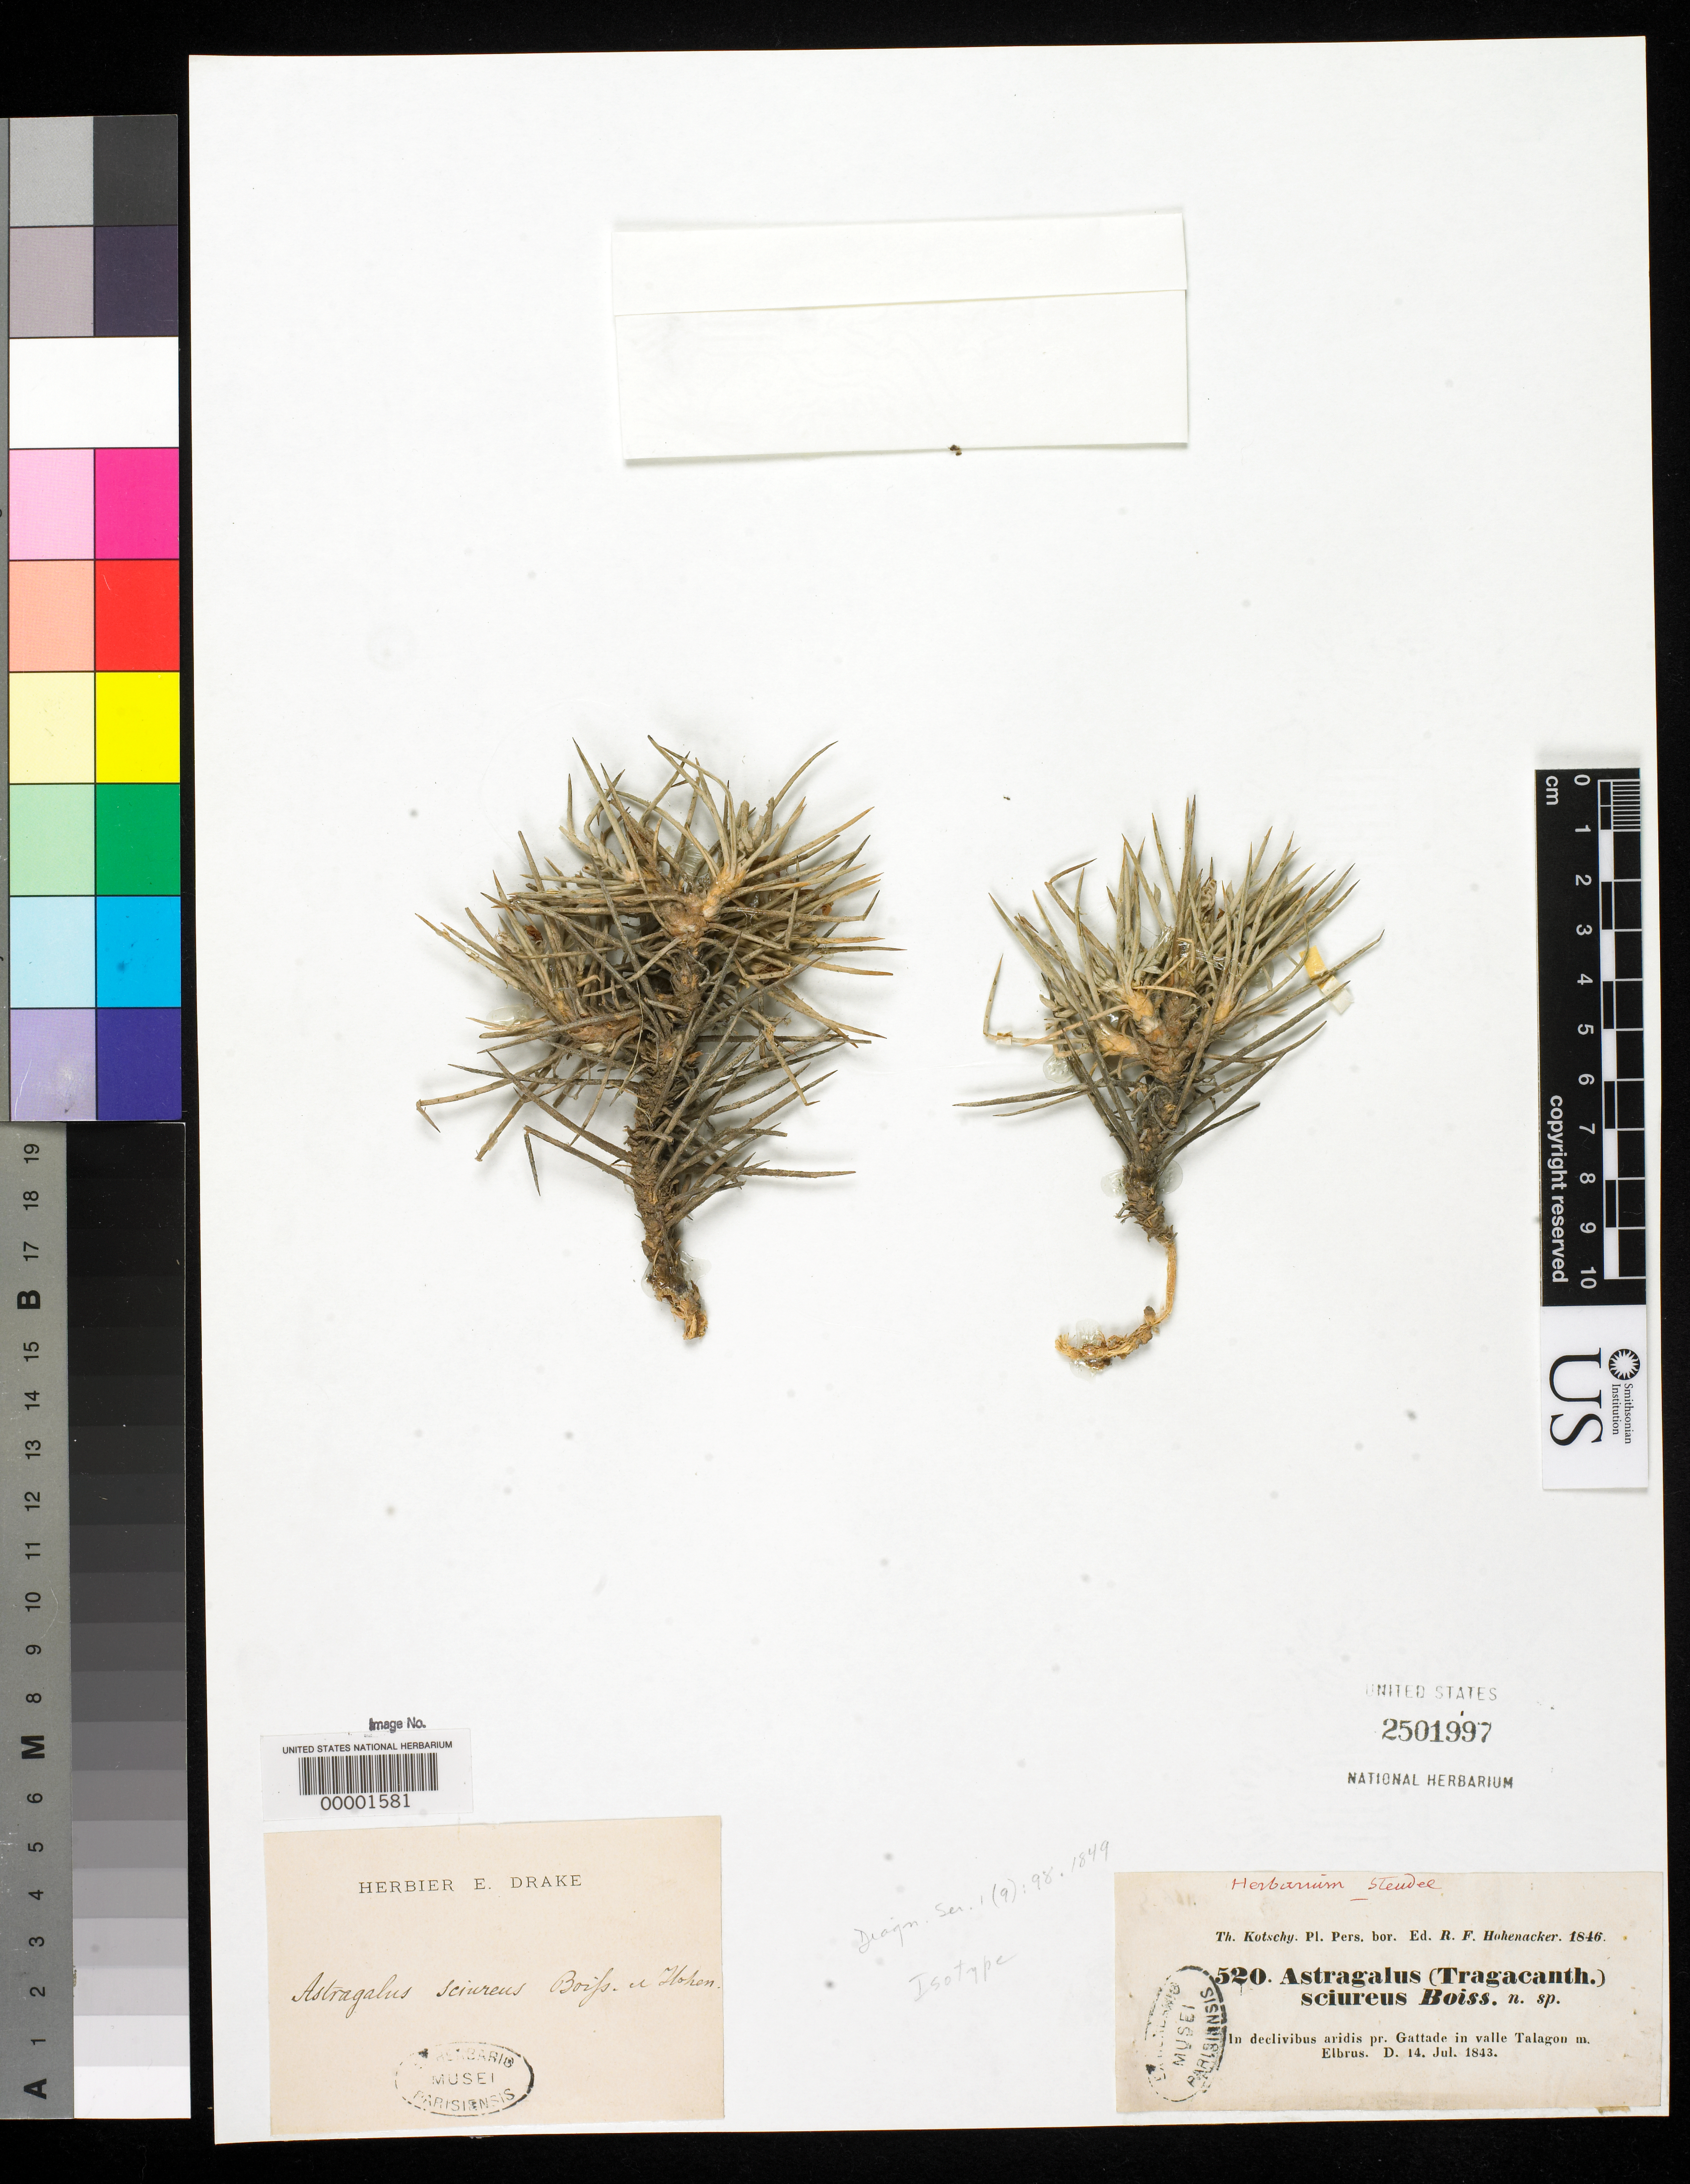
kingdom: Plantae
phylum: Tracheophyta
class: Magnoliopsida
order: Fabales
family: Fabaceae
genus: Astragalus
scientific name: Astragalus sciureus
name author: Boiss.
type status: Isotype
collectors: K. G. Kotschy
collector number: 520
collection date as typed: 14 Jul 1843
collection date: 1843-07-14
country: Iran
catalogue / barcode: US 2501997